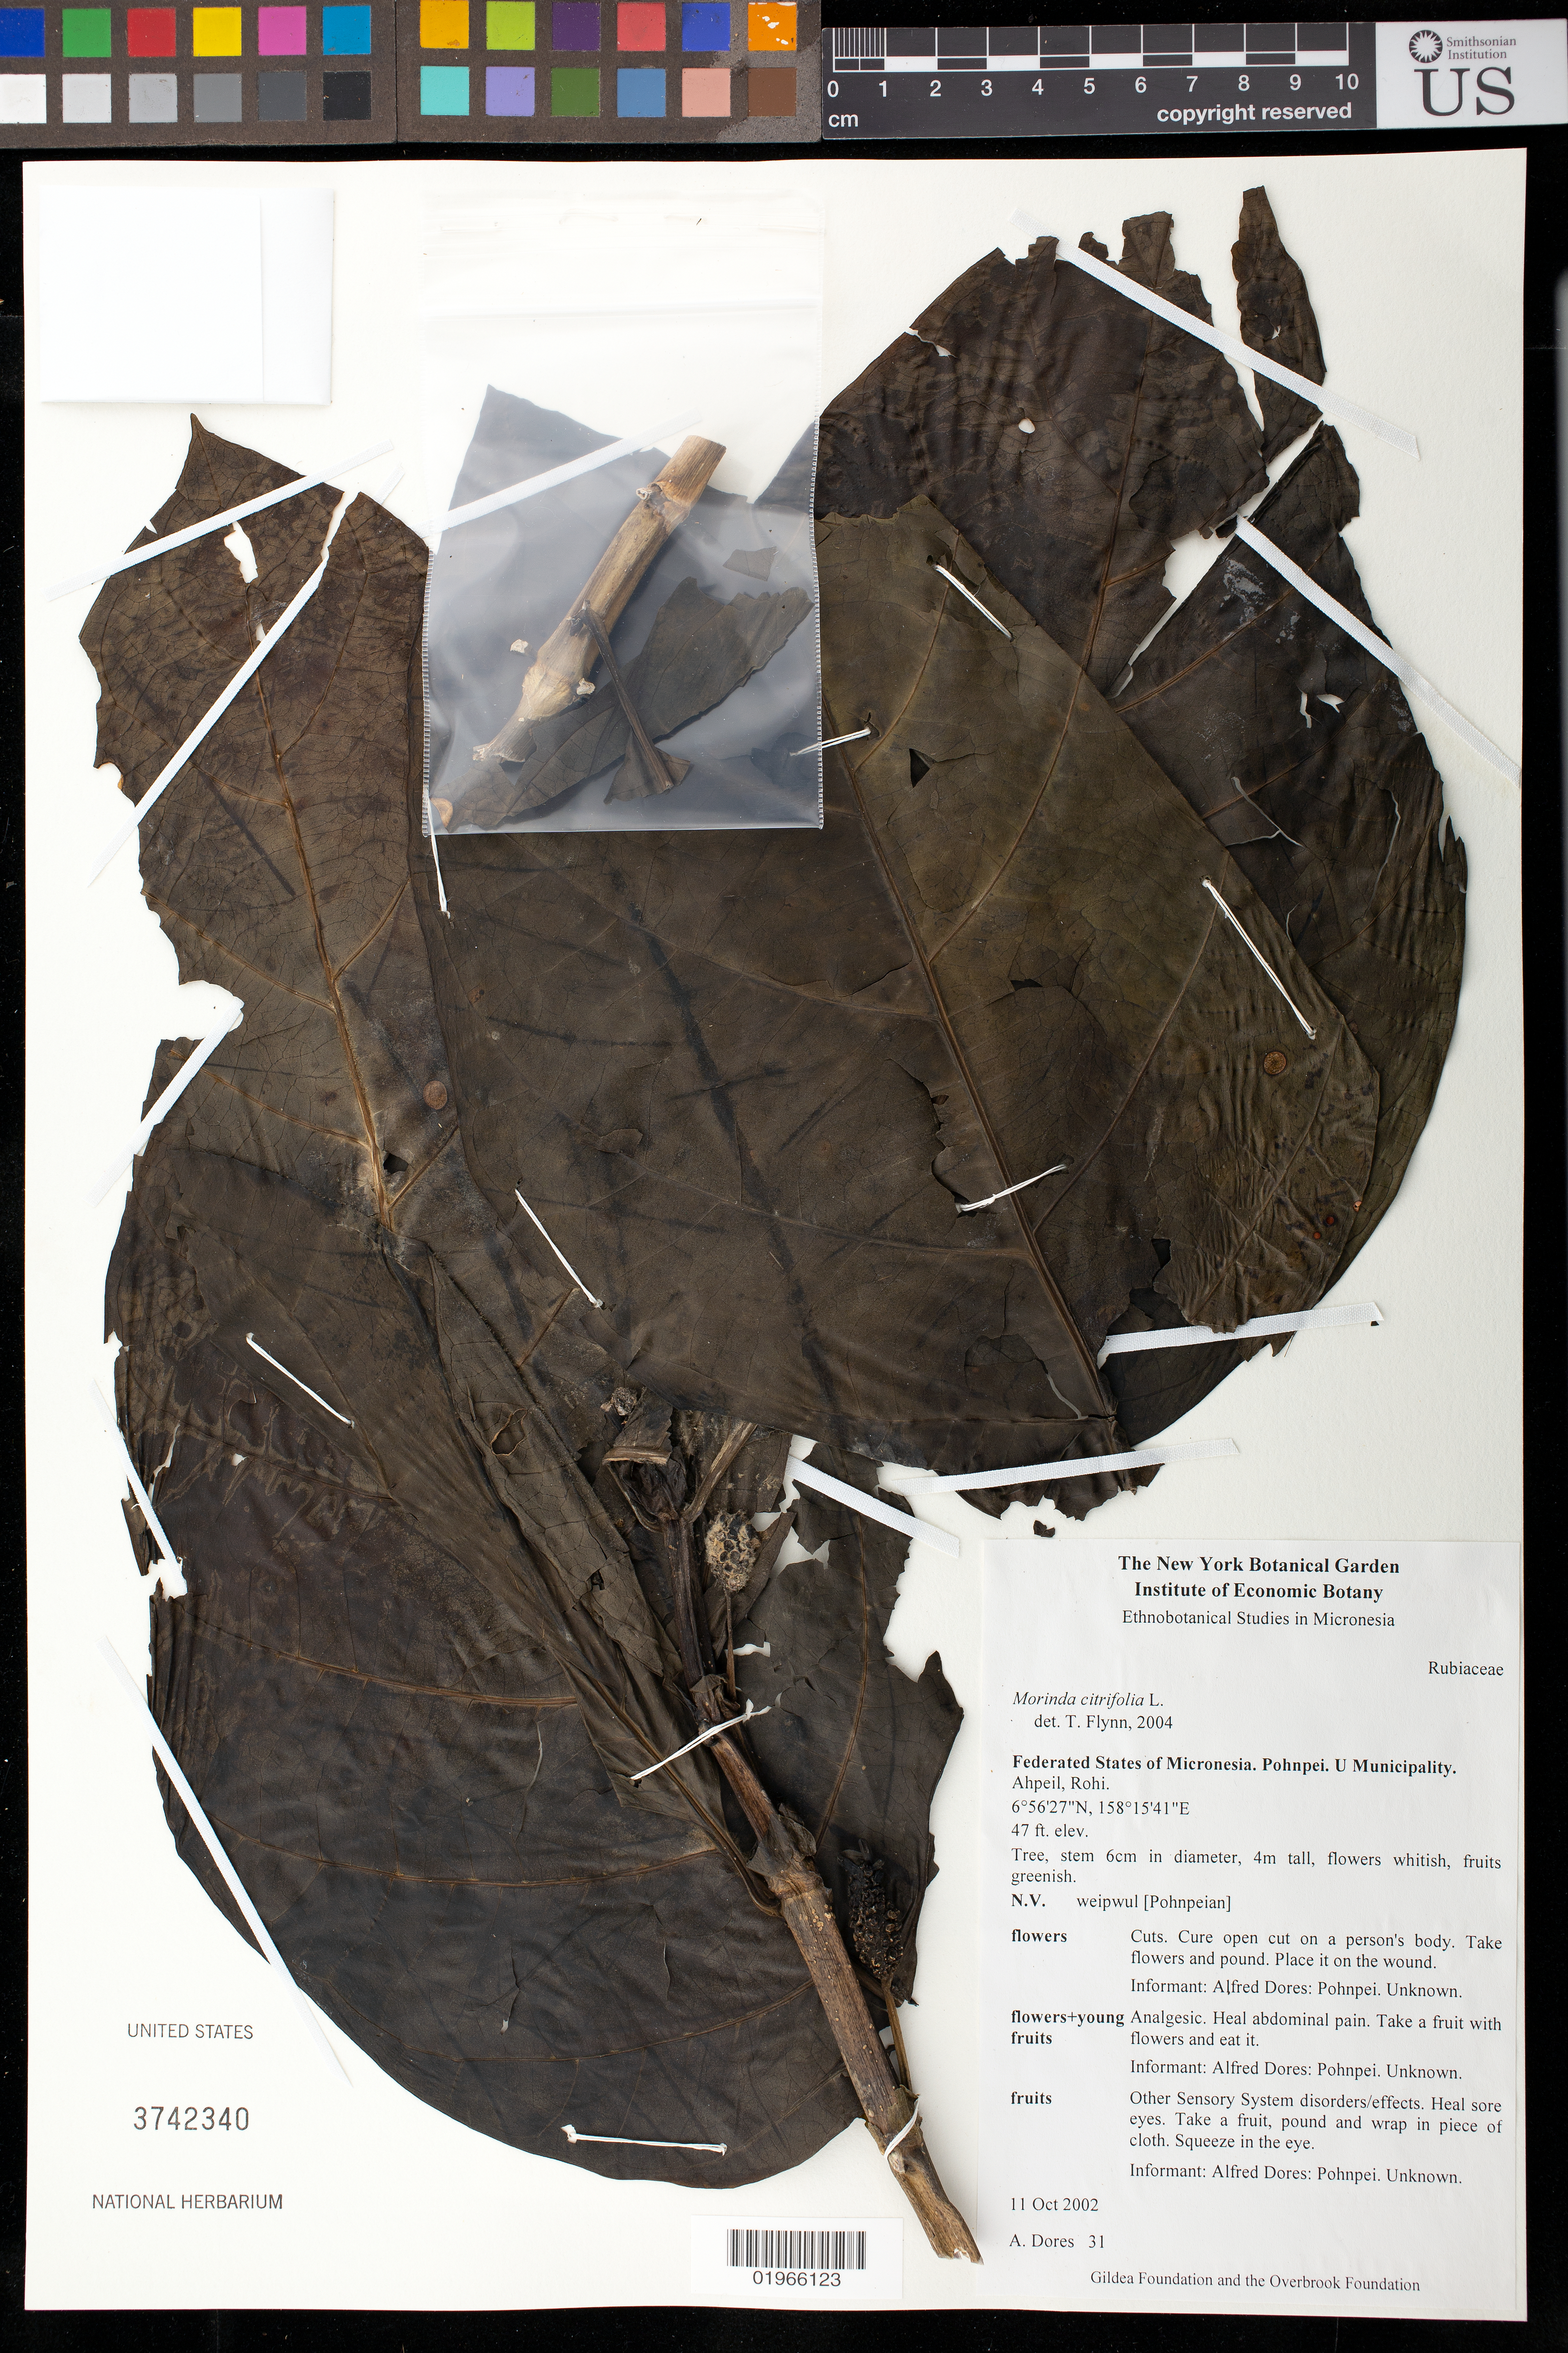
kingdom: Plantae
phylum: Tracheophyta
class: Magnoliopsida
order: Gentianales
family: Rubiaceae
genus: Morinda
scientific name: Morinda citrifolia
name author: L.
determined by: Flynn, T. W.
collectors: A. Dores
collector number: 31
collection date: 2002-10-11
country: Micronesia, Federated States of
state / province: Pohnpei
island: Pohnpei [Ponape]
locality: U Municipality, Ahpeil, Rohi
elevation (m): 14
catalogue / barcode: US 3742340